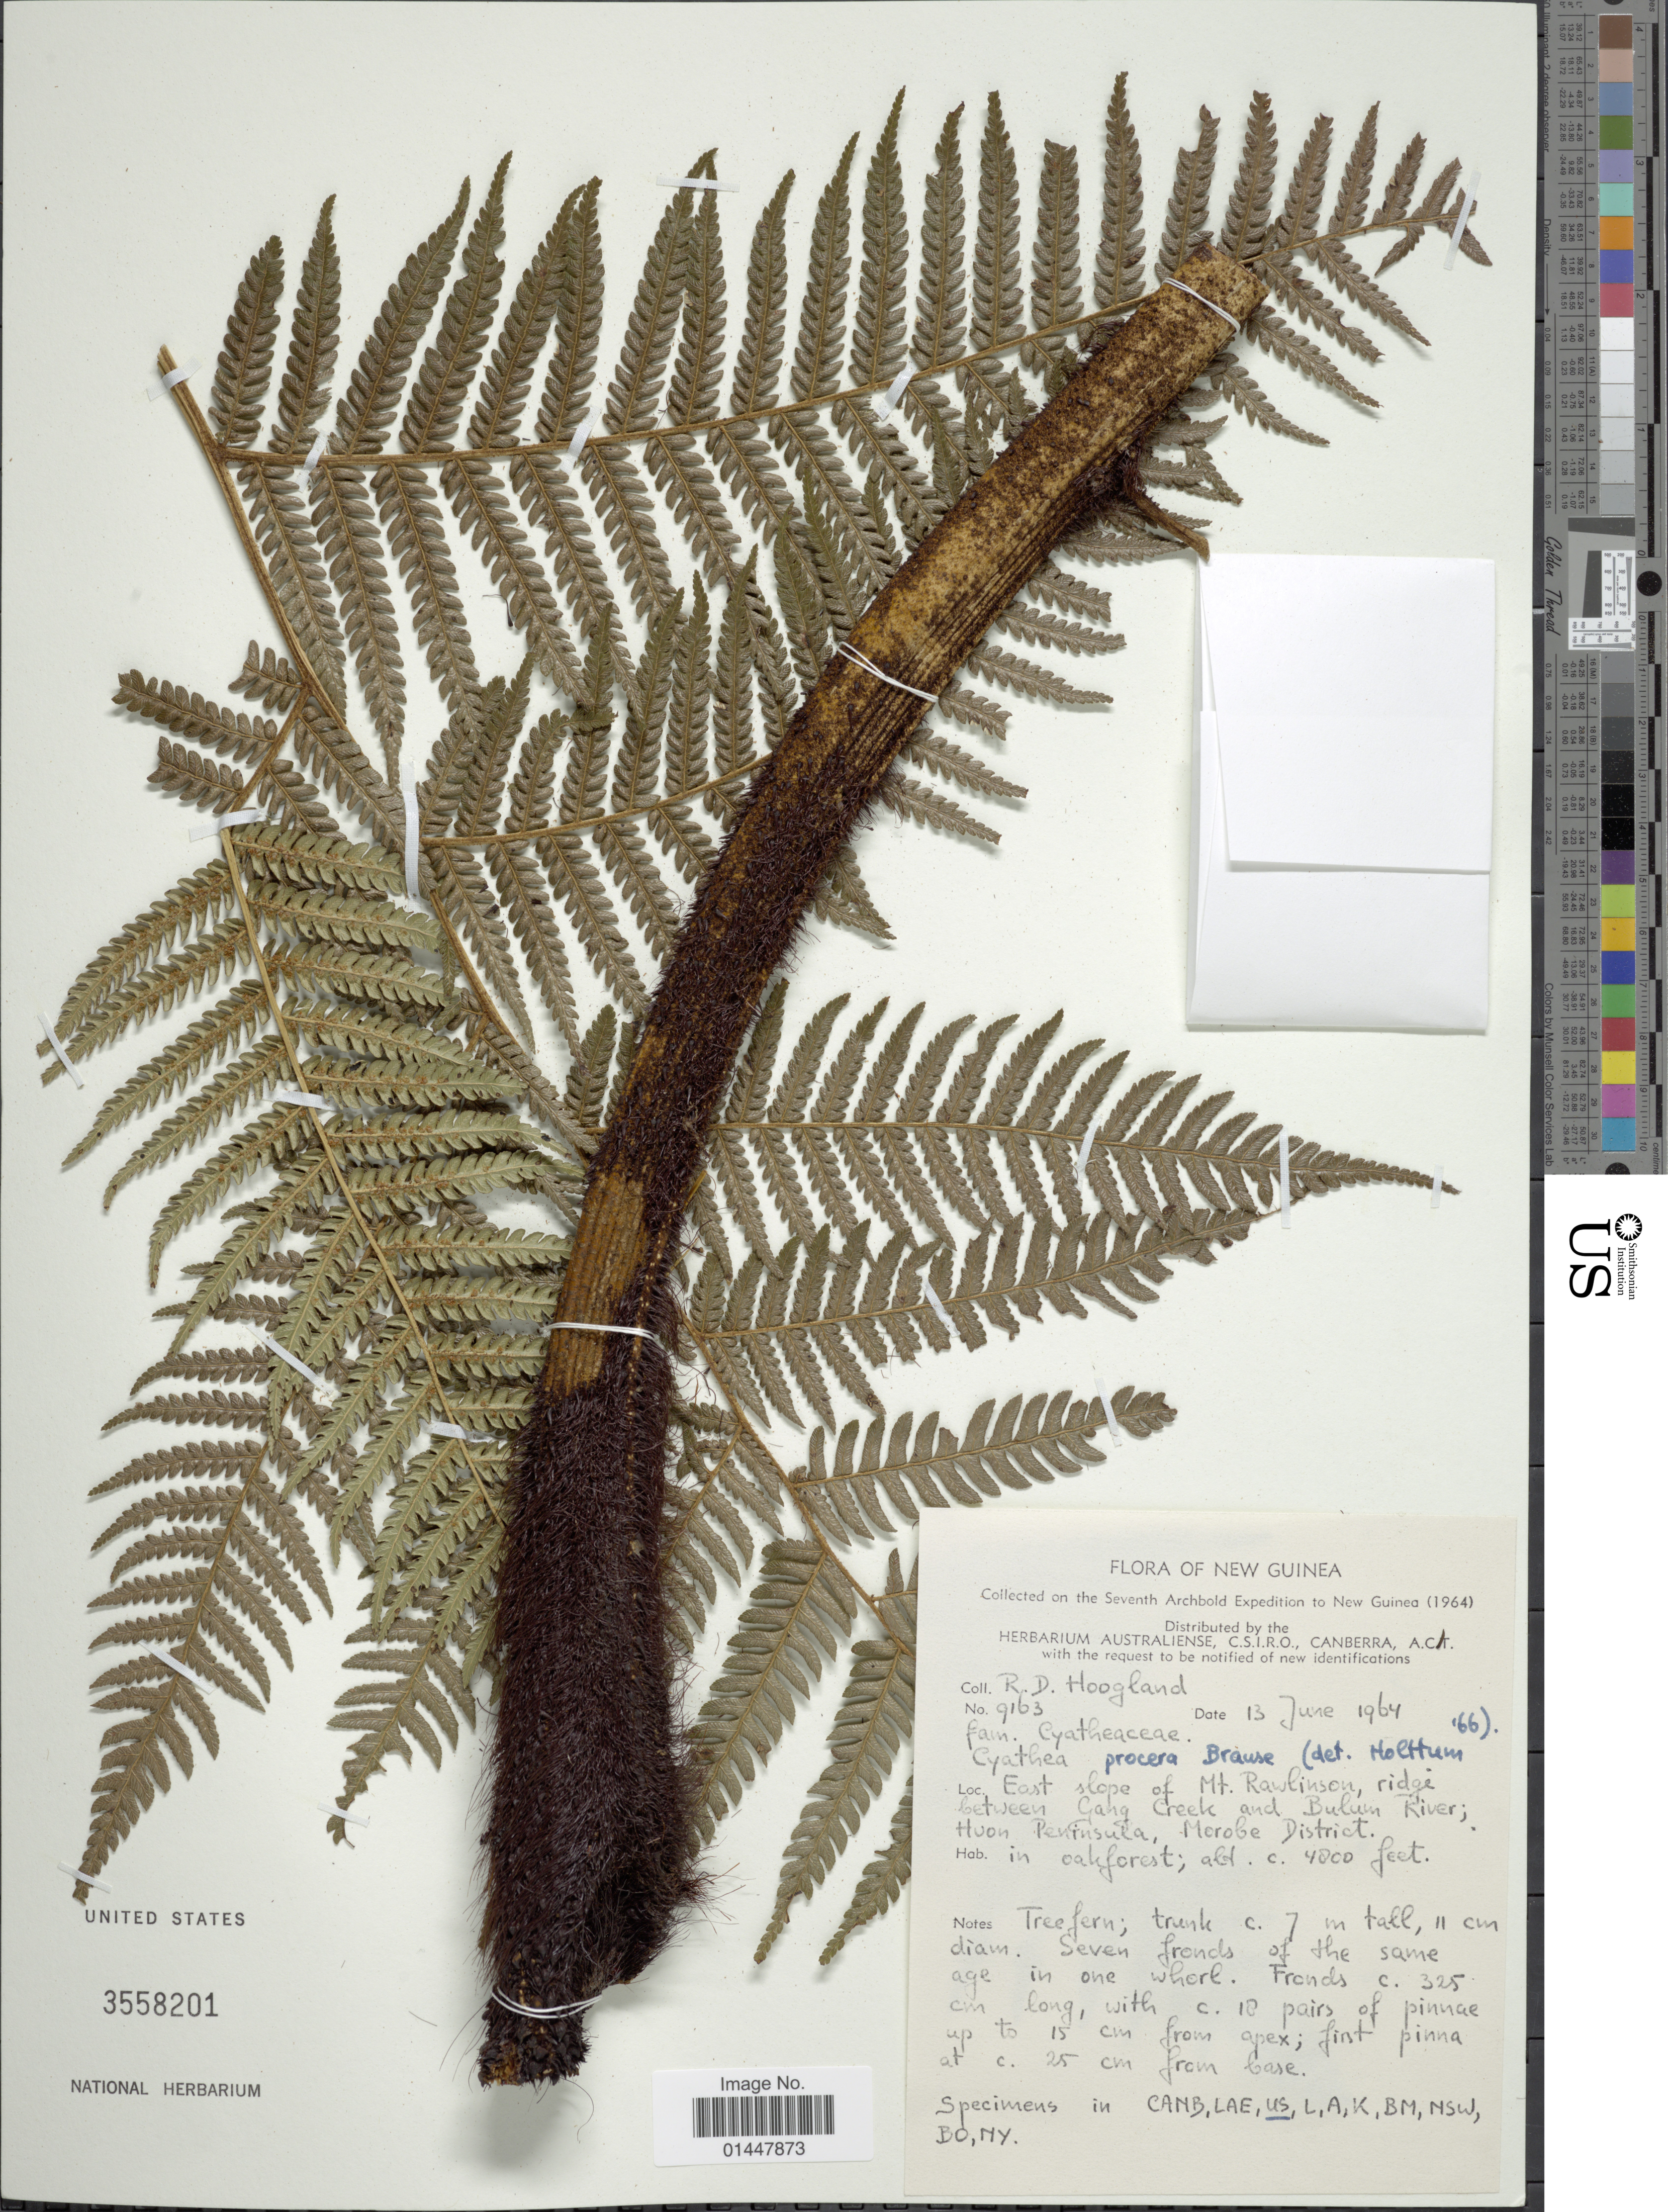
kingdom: Plantae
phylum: Tracheophyta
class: Polypodiopsida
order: Cyatheales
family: Cyatheaceae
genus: Sphaeropteris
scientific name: Sphaeropteris procera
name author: (Brause) R.M. Tryon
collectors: R. D. Hoogland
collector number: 9163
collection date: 1964-06-13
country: Papua New Guinea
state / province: Morobe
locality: New Guinea, east slope of Mt. Rawlinson, ridge between Gang Creek and Bulum River, Huon Peninsula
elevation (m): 1463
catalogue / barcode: US 3558201